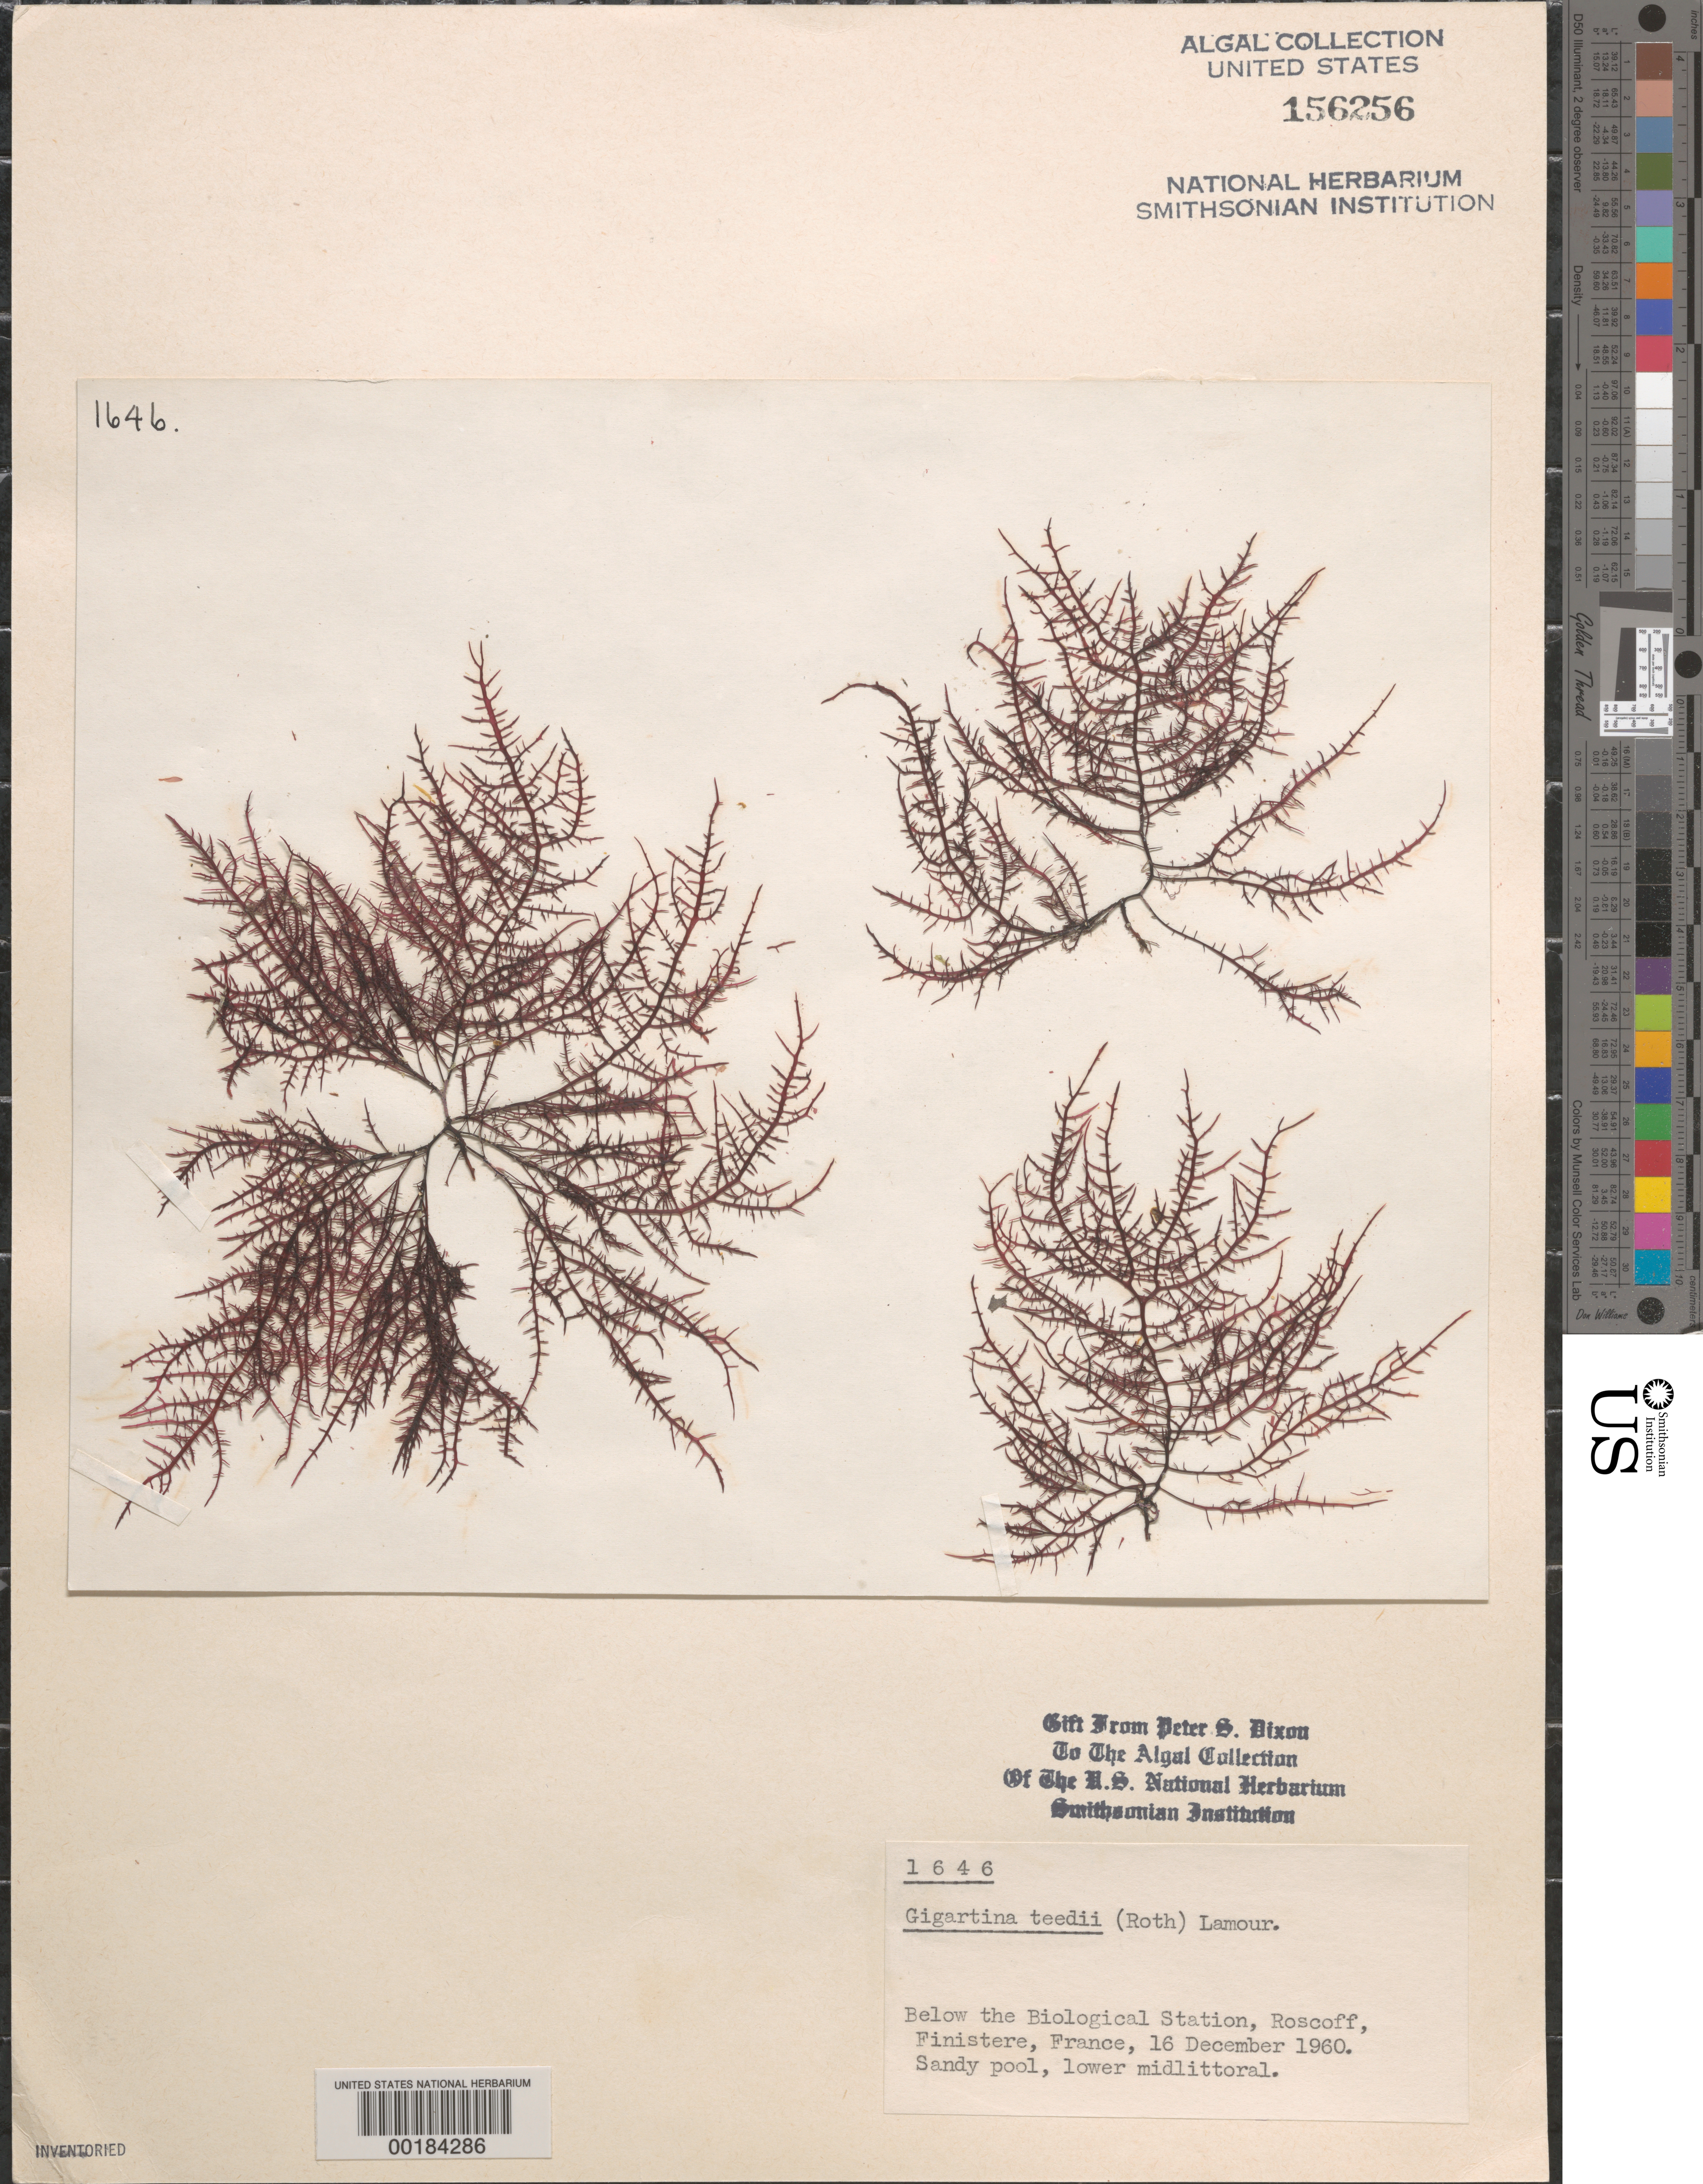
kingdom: Plantae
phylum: Rhodophyta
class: Florideophyceae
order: Gigartinales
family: Gigartinaceae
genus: Chondracanthus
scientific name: Chondracanthus teedei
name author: (Mert. in Roth) Kütz.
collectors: P. S. Dixon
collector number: PSD 1646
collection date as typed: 16 Dec 1960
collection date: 1960-12-16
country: France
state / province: Bretagne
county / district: Finistère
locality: Roscoff, below the biological station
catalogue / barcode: US 156256